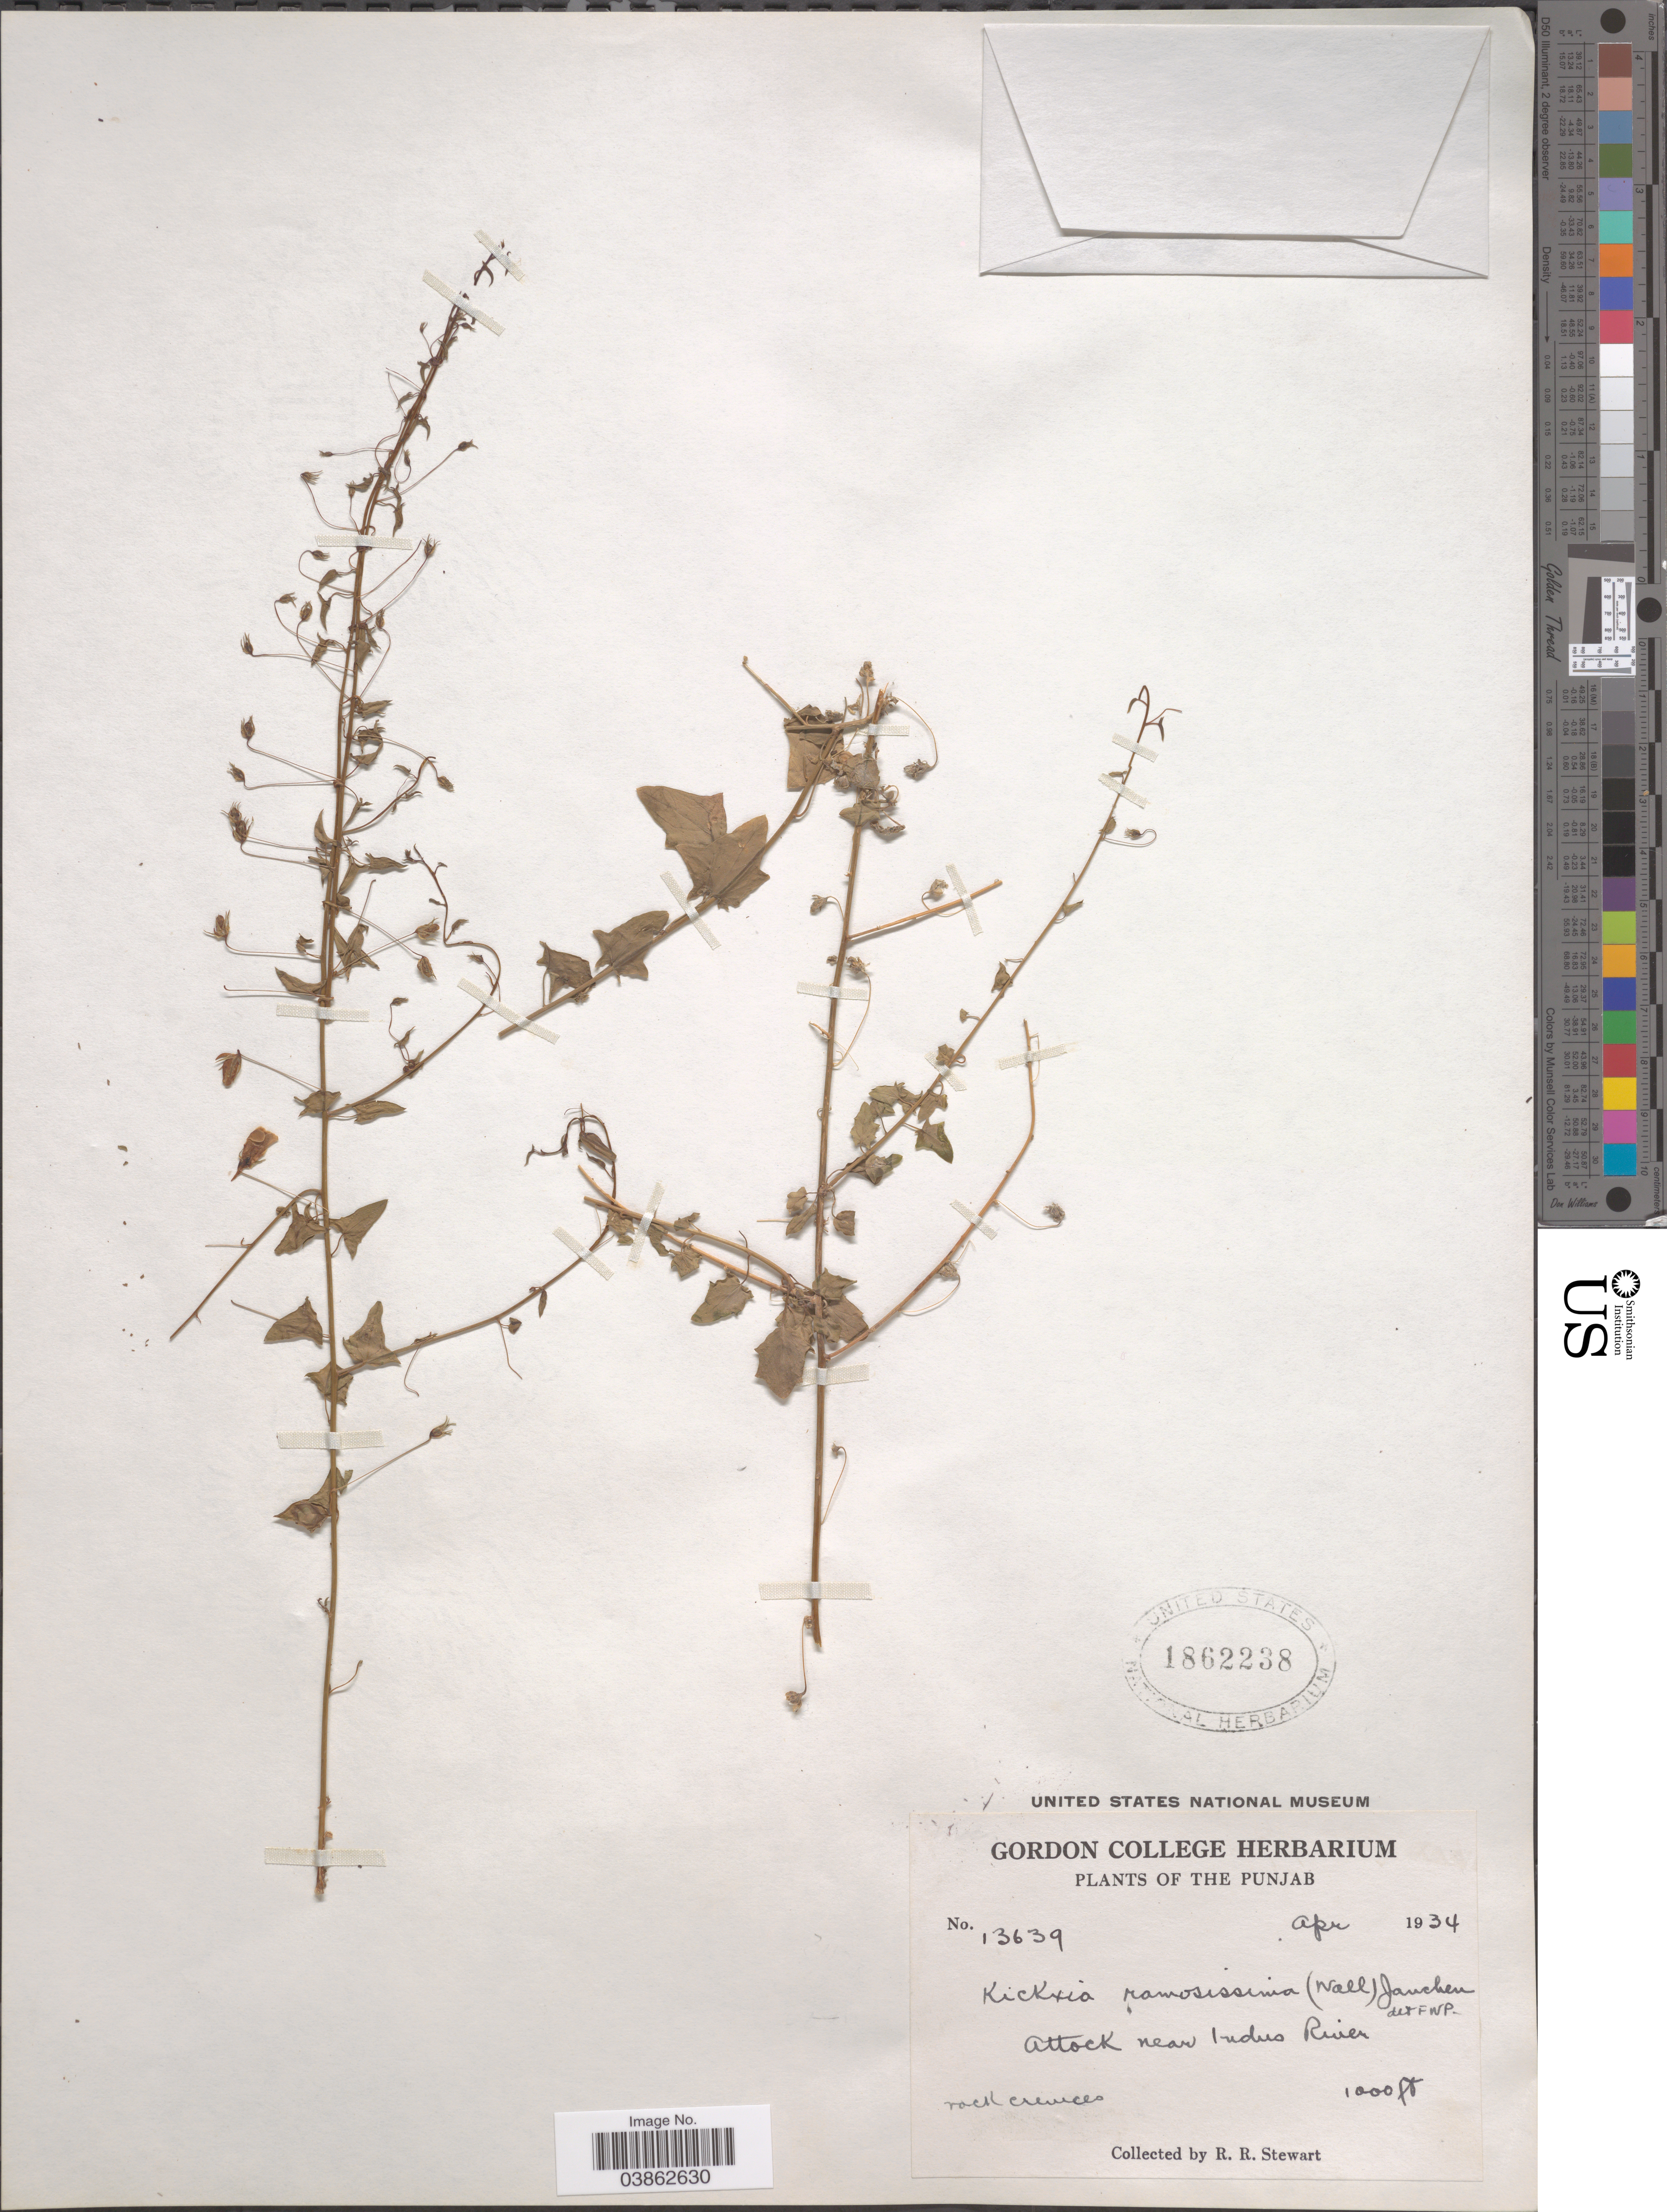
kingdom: Plantae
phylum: Tracheophyta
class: Magnoliopsida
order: Lamiales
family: Plantaginaceae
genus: Elatinoides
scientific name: Elatinoides ramosissima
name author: (Walter) Wettst.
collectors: R. Stewart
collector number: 13639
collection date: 1934-04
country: Pakistan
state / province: Punjab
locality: Attock near Indus River.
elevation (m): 305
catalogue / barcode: US 1862238